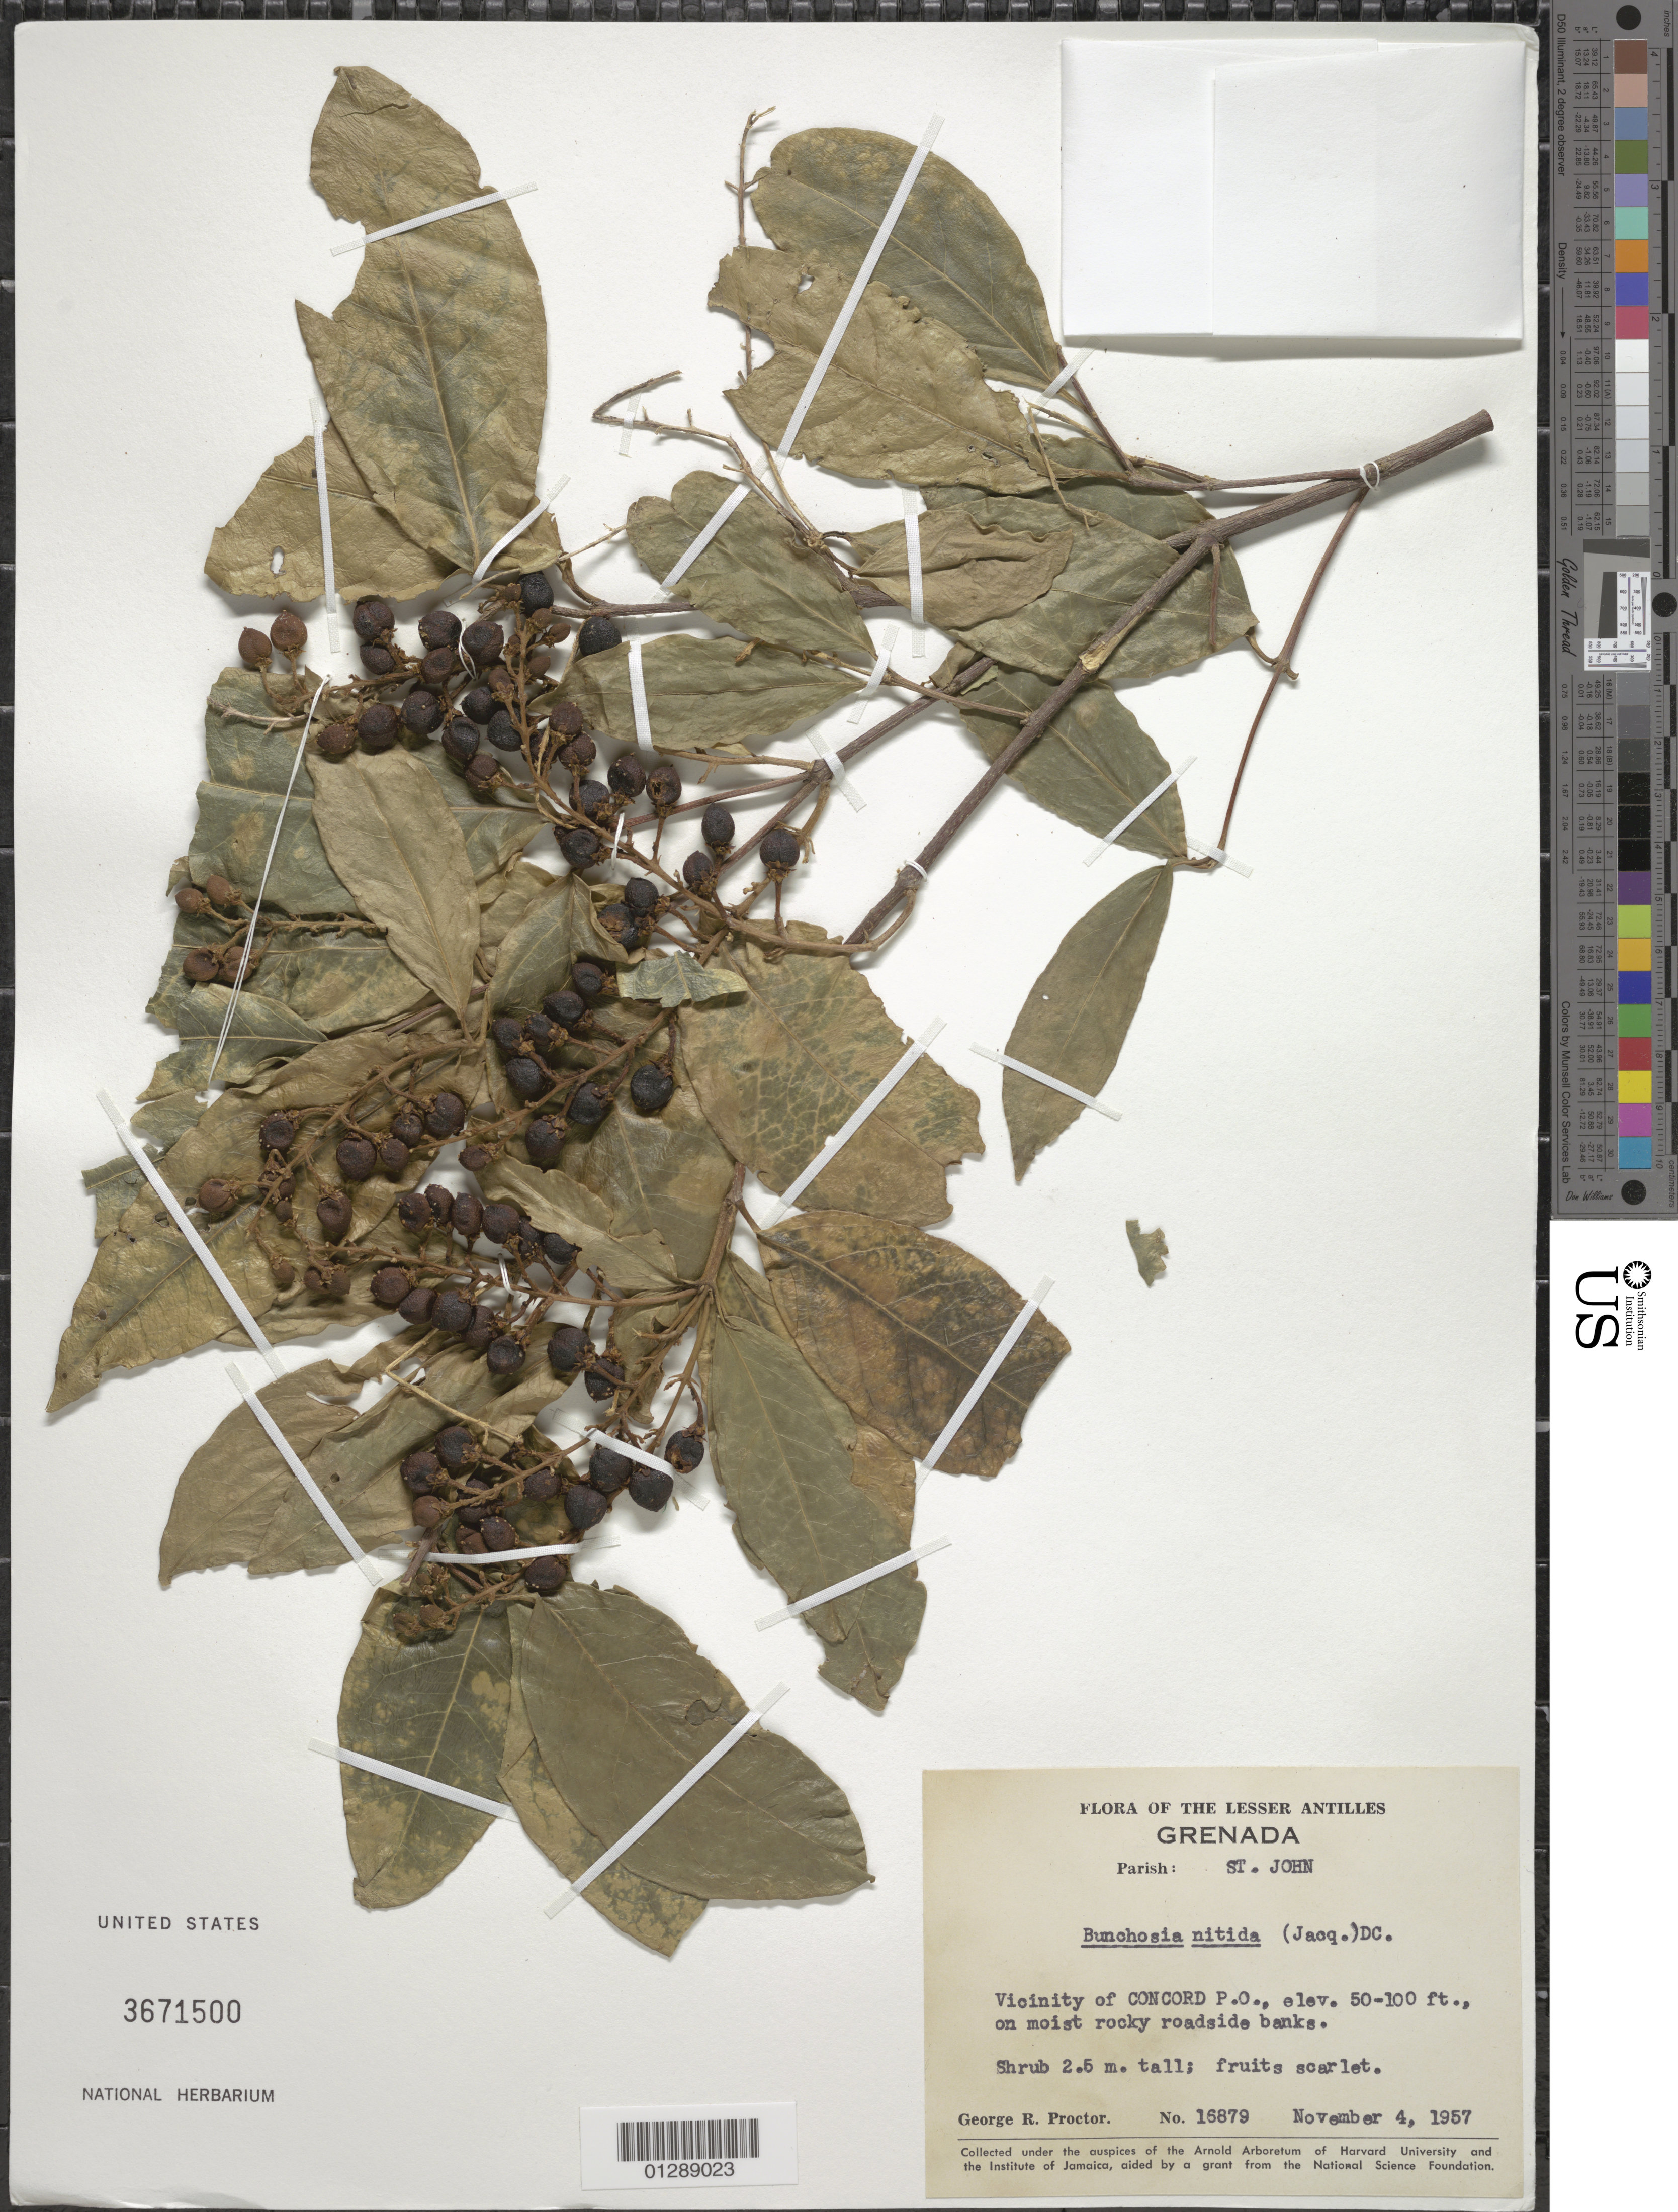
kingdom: Plantae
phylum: Tracheophyta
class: Magnoliopsida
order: Malpighiales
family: Malpighiaceae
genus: Bunchosia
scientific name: Bunchosia nitida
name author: (Jacq.) DC.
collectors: G. R. Proctor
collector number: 16879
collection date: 1957-11-04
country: Grenada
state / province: Saint John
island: Grenada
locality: Concord P.O. vicinity.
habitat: On moist rocky roadside banks.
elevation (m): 15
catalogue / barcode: US 3671500